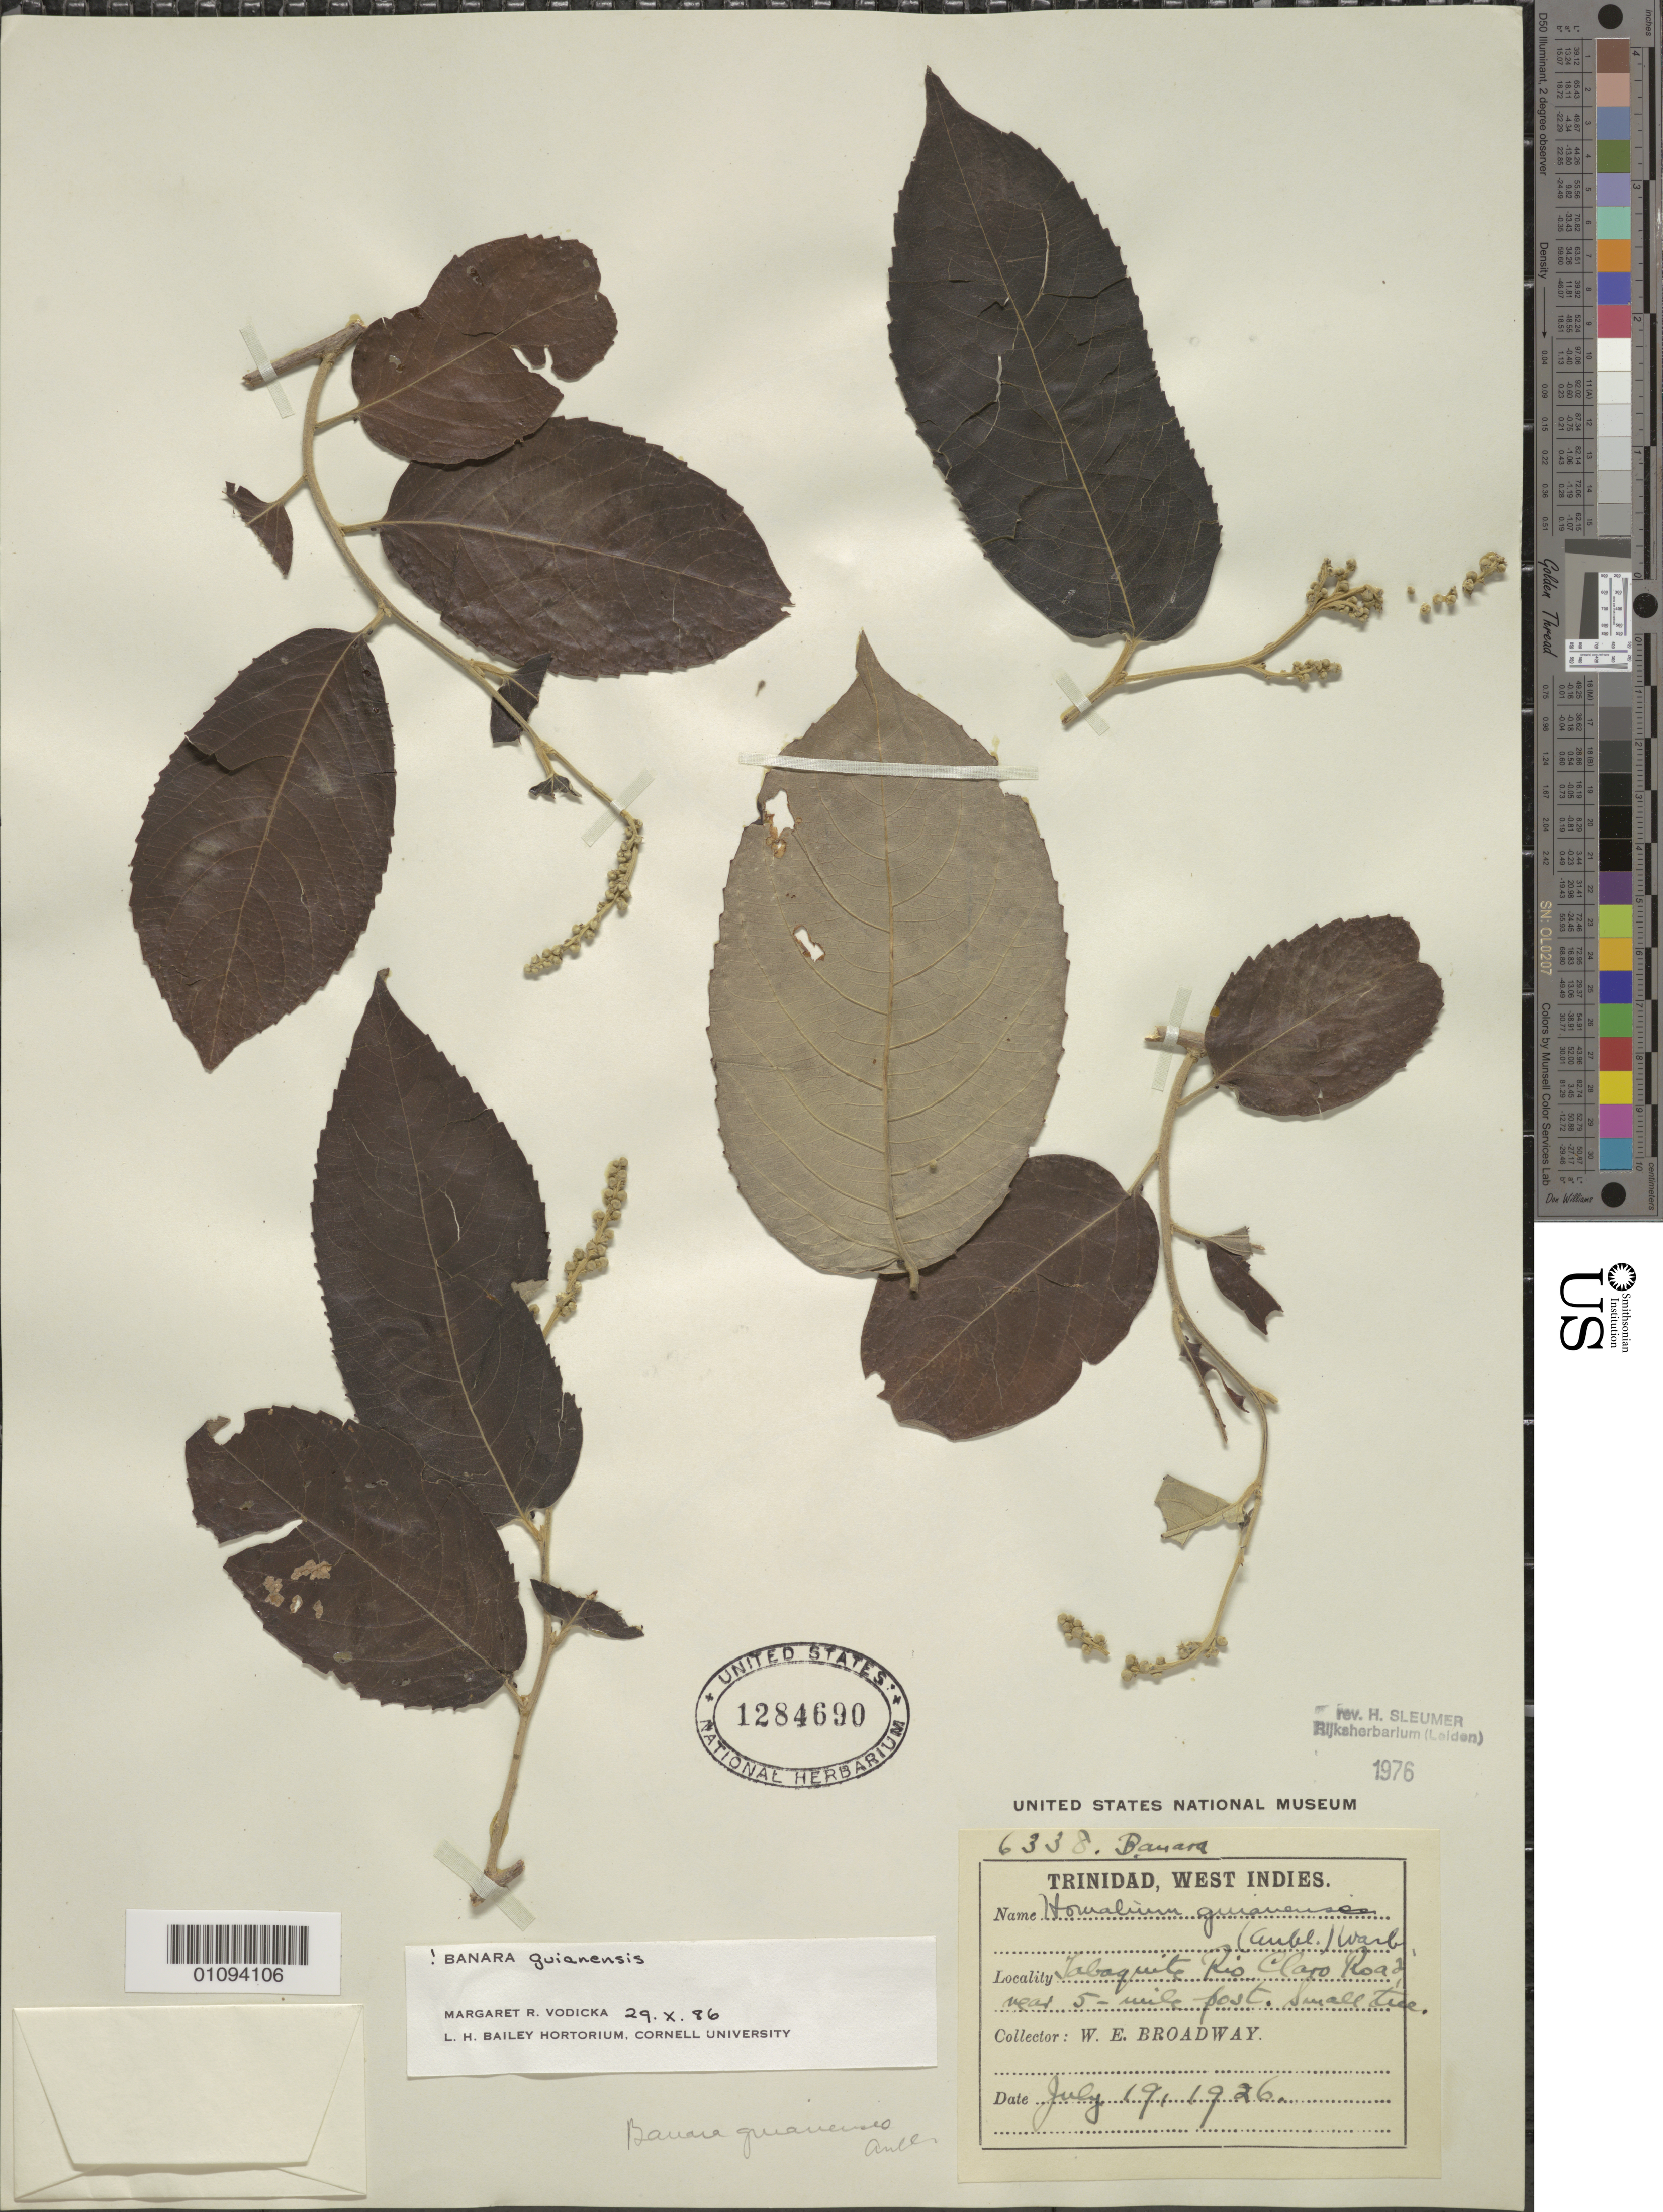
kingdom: Plantae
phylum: Tracheophyta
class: Magnoliopsida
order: Malpighiales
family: Salicaceae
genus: Banara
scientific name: Banara guianensis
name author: Aubl.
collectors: W. E. Broadway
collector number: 6338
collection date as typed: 19 Jul 1926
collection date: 1926-07-19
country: Trinidad and Tobago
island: Trinidad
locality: Tabaquite Rio Claro Road, 5 mile post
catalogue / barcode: US 1284690